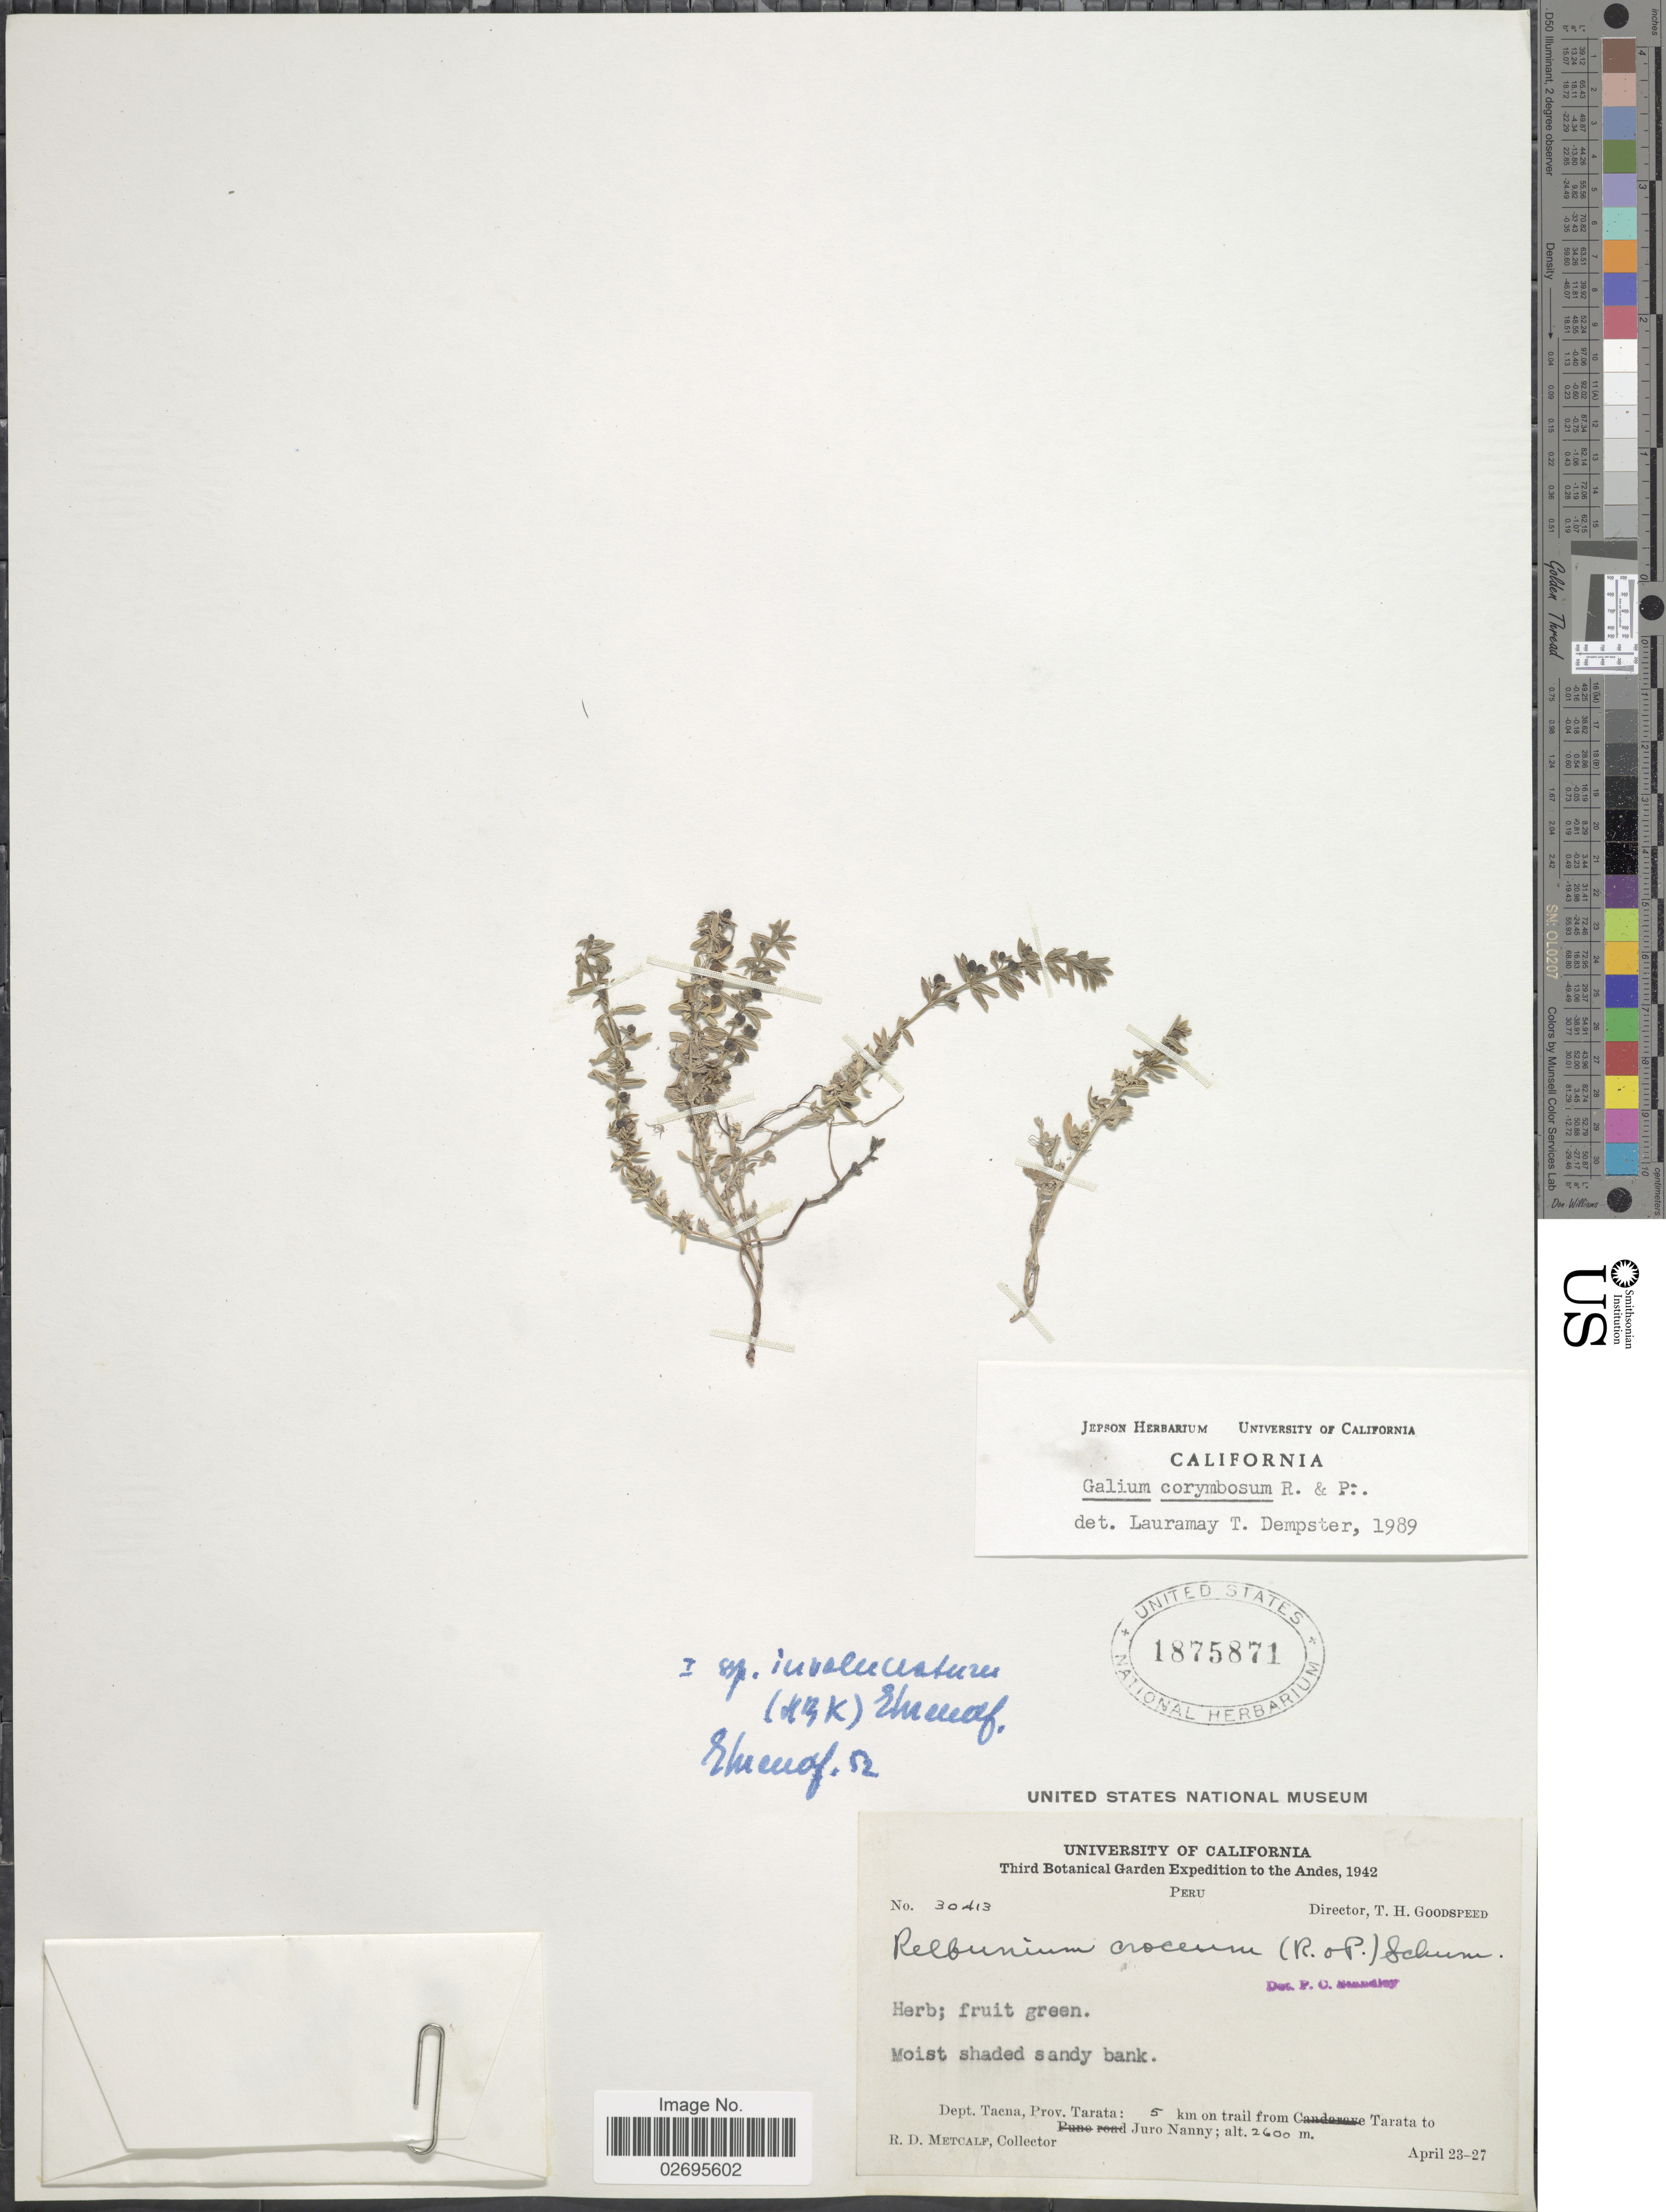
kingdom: Plantae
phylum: Tracheophyta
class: Magnoliopsida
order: Gentianales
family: Rubiaceae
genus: Galium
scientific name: Galium corymbosum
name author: Ruiz & Pav.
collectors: R. D. Metcalf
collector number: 30413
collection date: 1942-04-23/1942-04-27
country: Peru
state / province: Tacna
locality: The Andes, Moist shaded sandy bank. Dept. Tacna, Prov. Tarata: 5 km on trail from Tarata to Juro Nanny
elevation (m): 2600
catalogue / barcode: US 1875871